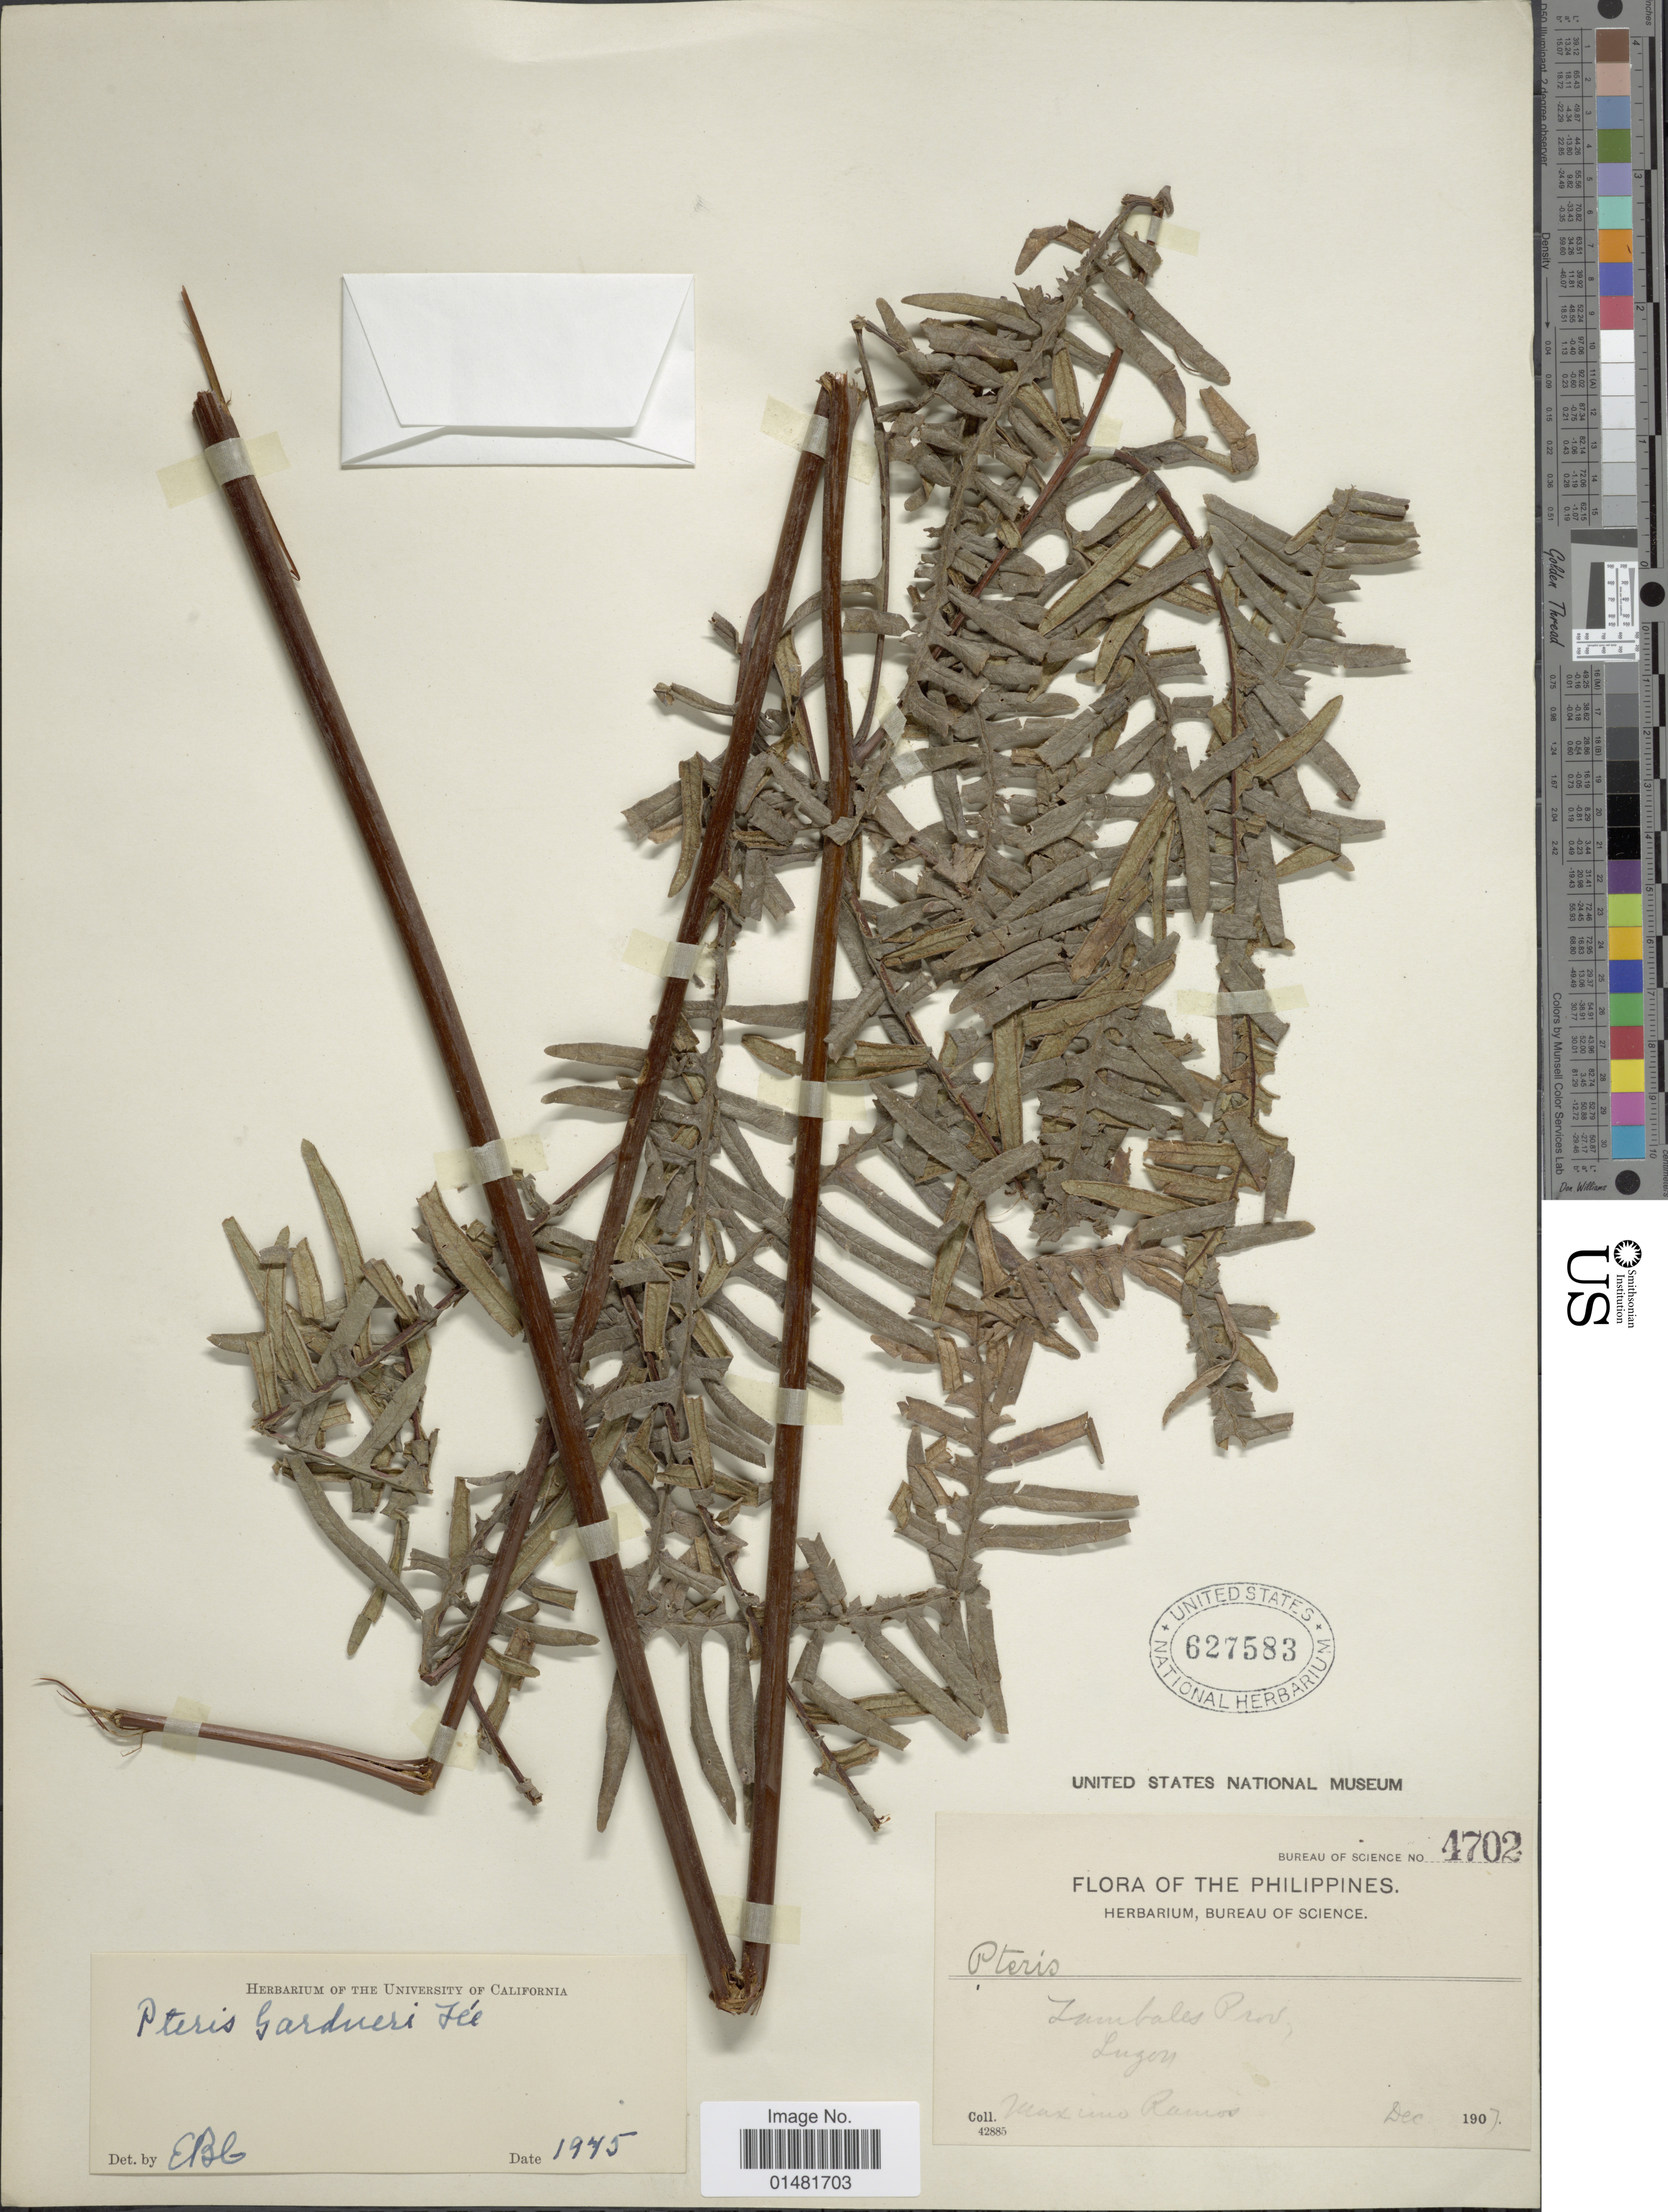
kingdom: Plantae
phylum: Tracheophyta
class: Polypodiopsida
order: Polypodiales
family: Pteridaceae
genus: Pteris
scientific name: Pteris gardneri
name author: (Fée) Hook.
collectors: M. Ramos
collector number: Bureau of Science 4702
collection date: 1907-12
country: Philippines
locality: Zambales Prov., Luzon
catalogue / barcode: US 627583